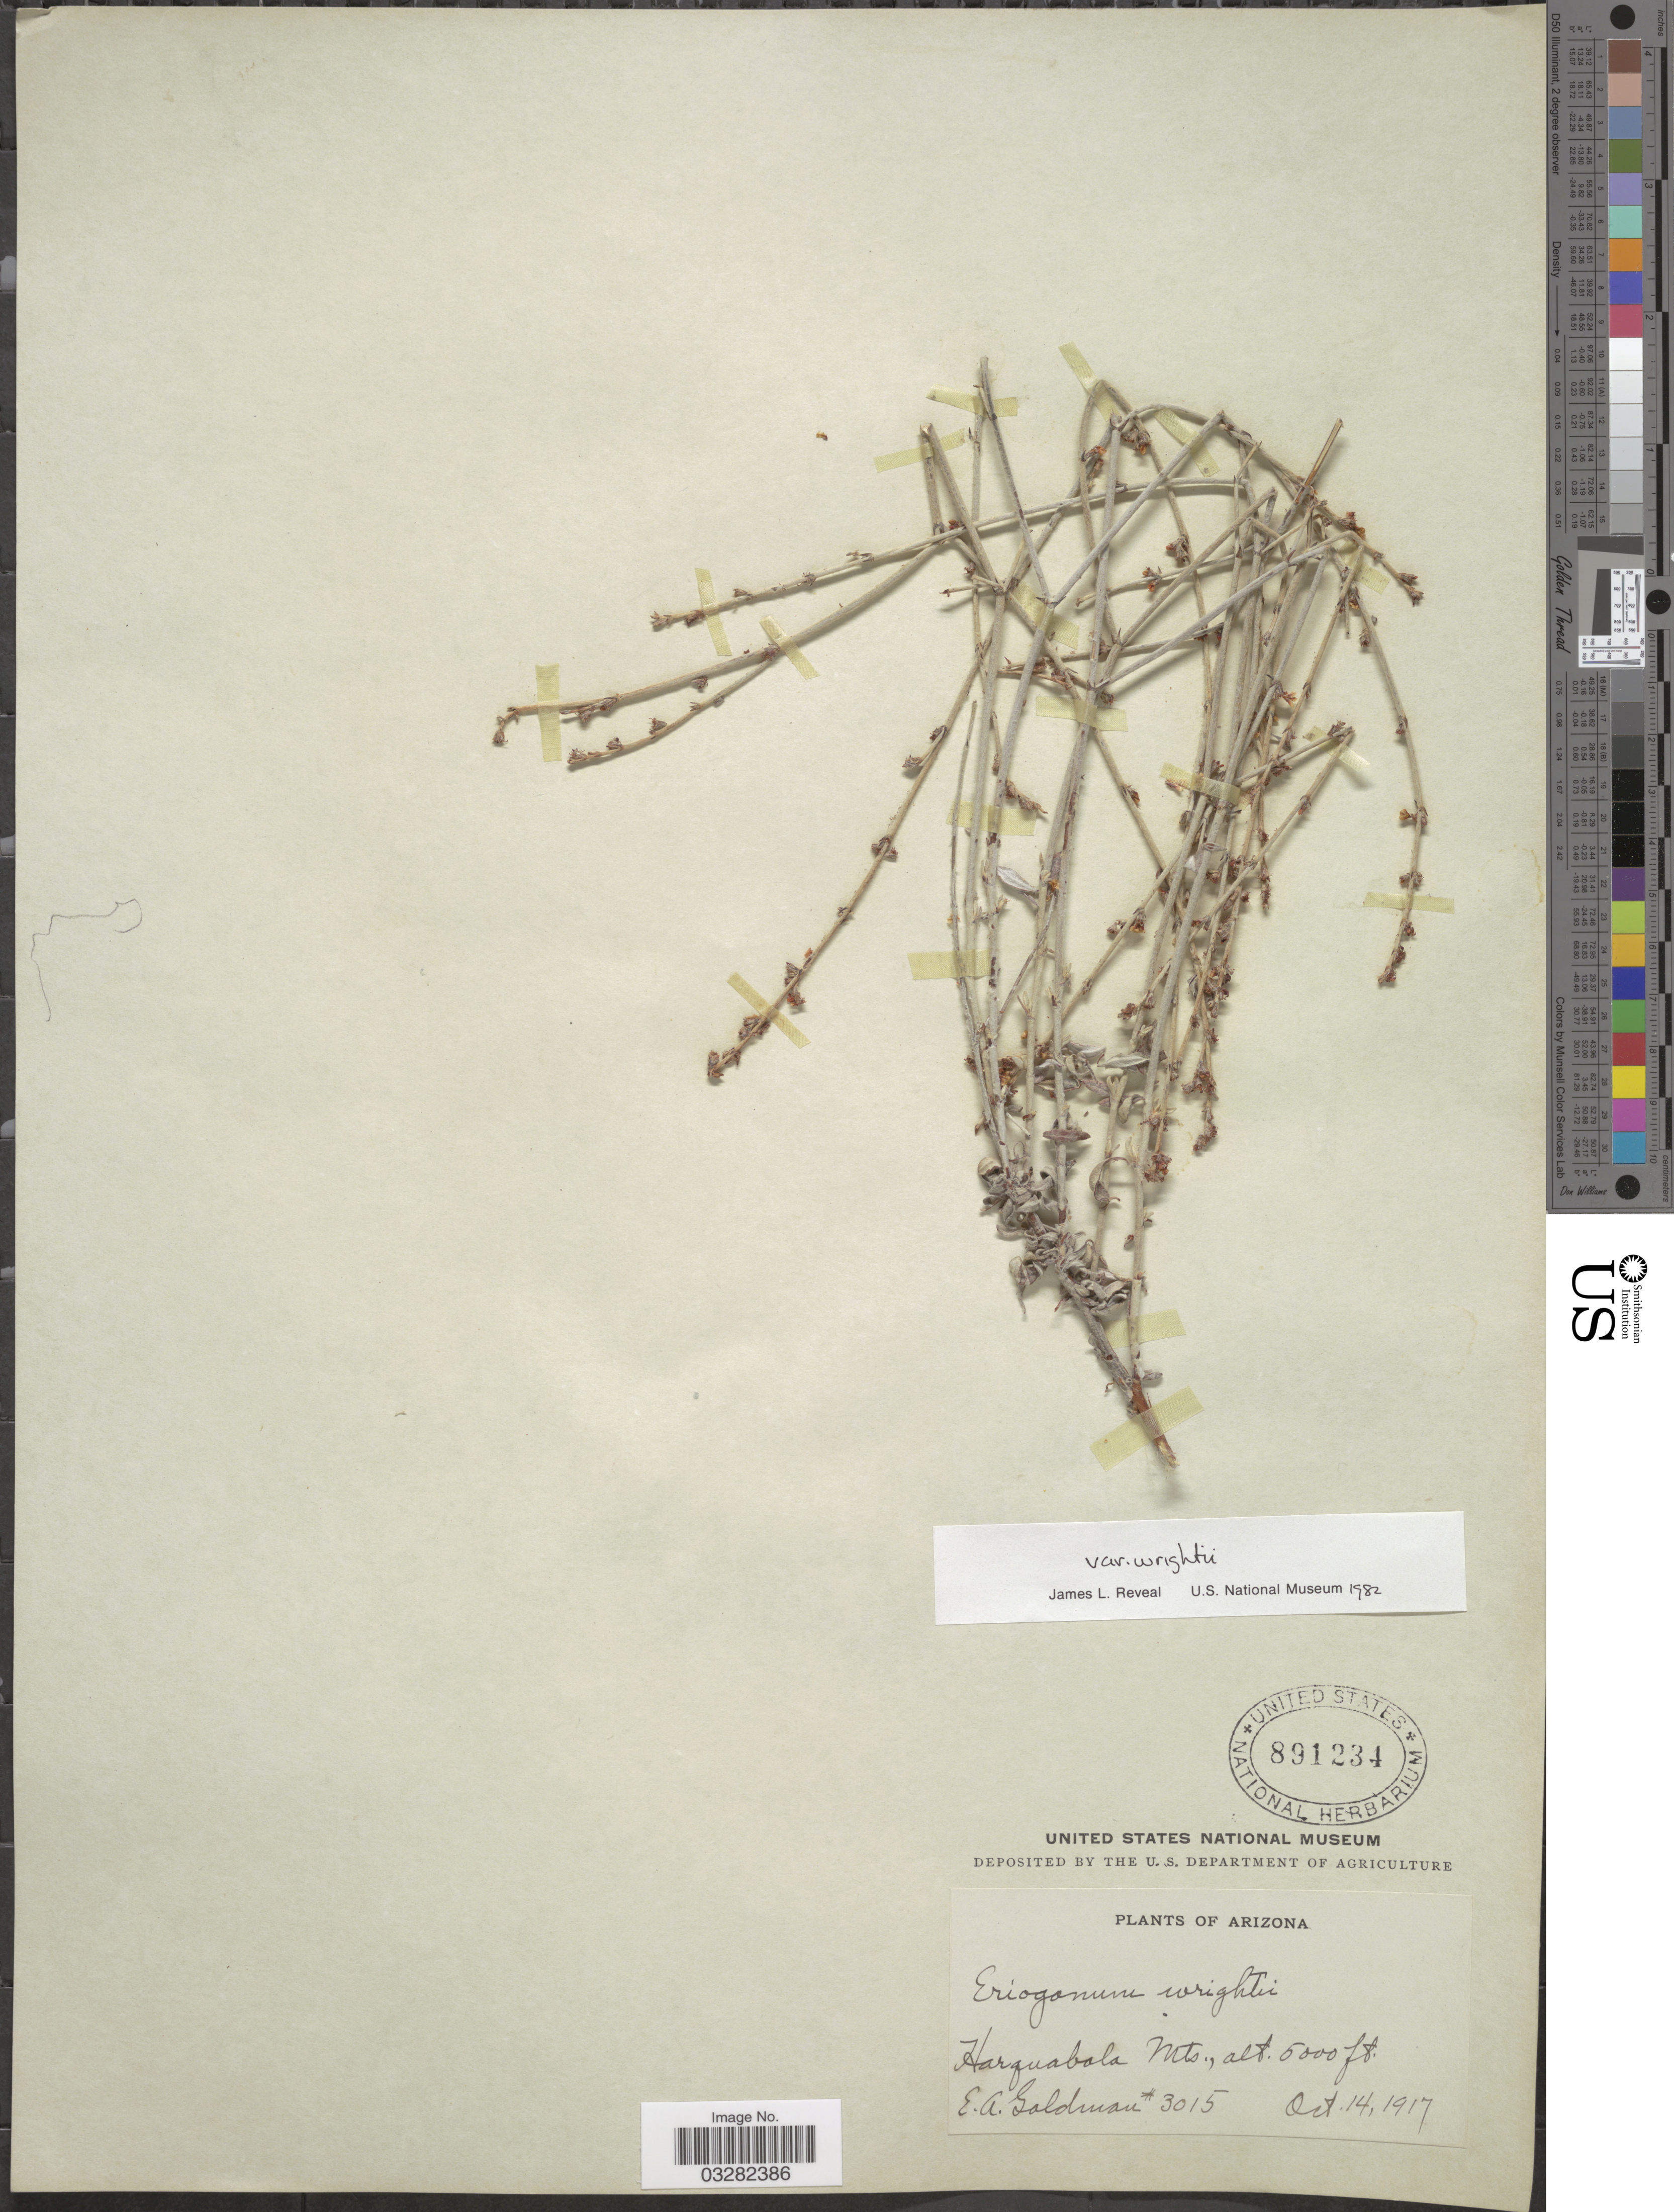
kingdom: Plantae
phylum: Tracheophyta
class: Magnoliopsida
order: Caryophyllales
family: Polygonaceae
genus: Eriogonum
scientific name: Eriogonum wrightii var. wrightii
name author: Torr. ex Benth.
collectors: E. A. Goldman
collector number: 3015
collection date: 1917-10-14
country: United States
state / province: Arizona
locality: Harquahala Mts.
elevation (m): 1524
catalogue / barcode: US 891234